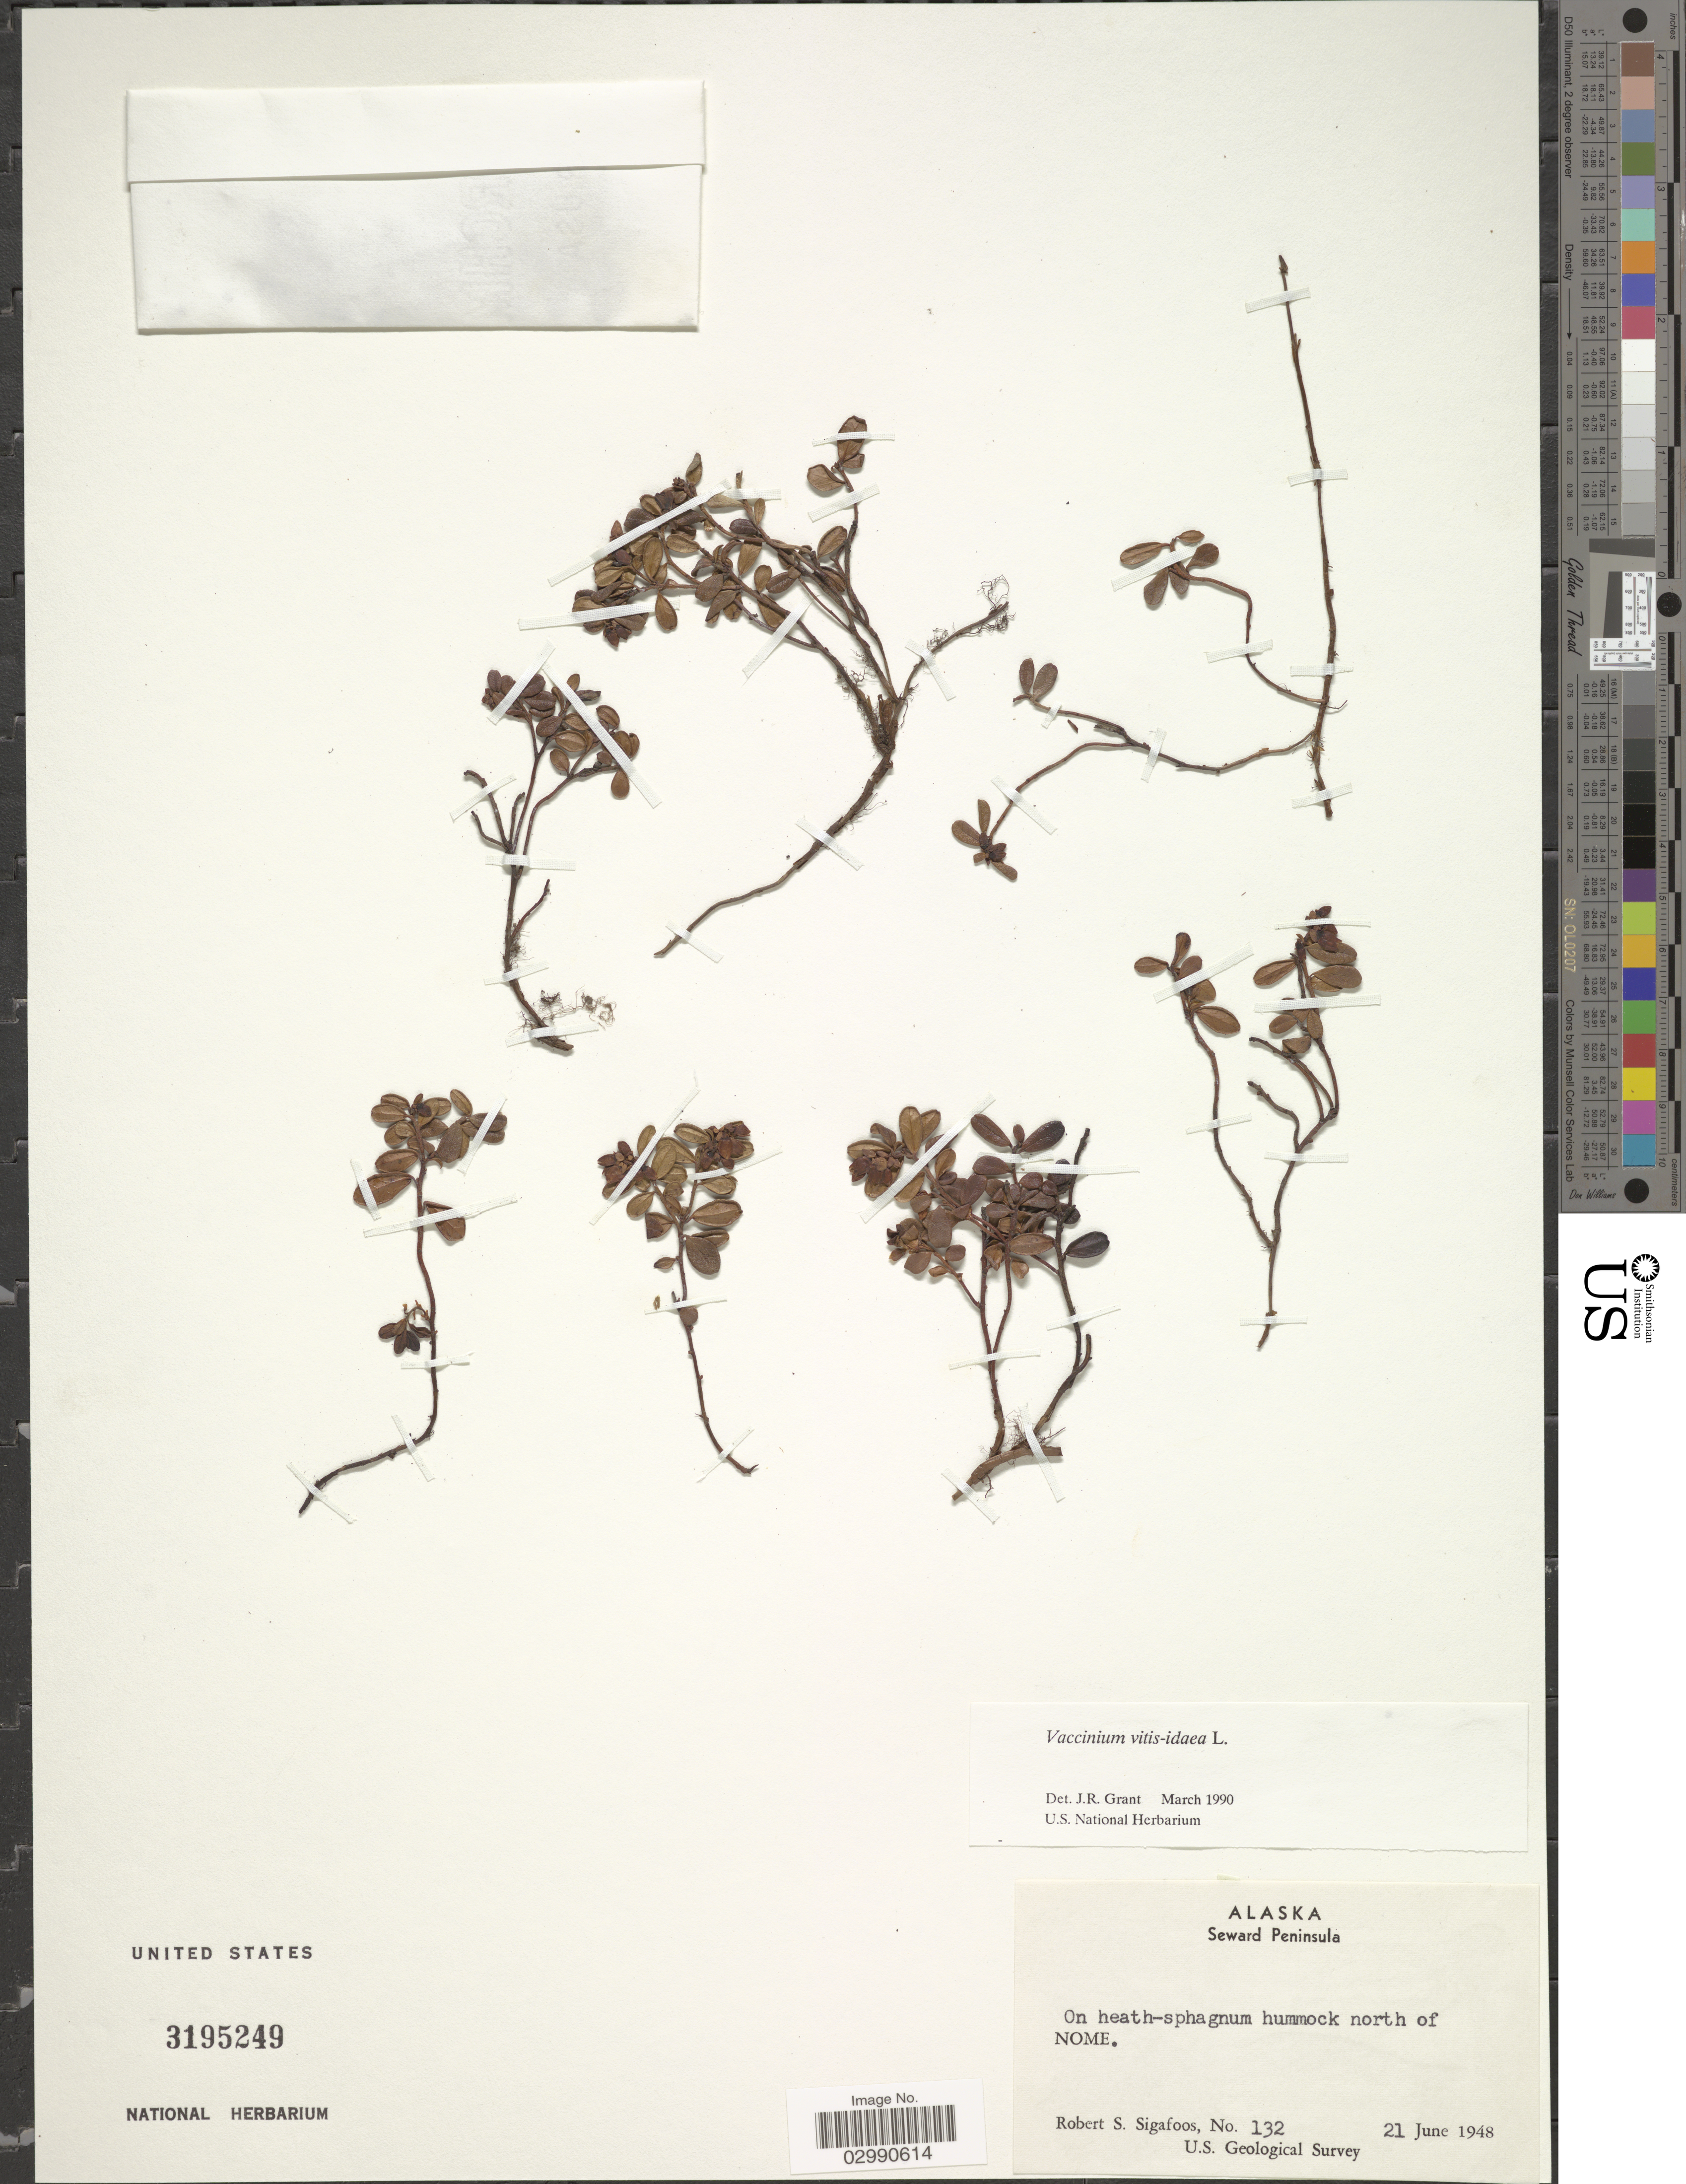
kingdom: Plantae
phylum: Tracheophyta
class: Magnoliopsida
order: Ericales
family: Ericaceae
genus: Vaccinium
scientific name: Vaccinium vitis-idaea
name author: L.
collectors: R. Sigafoos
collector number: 132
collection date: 1948-06-21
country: United States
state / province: Alaska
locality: Seward Peninsula, On heath-sphagnum hummock north of Nome.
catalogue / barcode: US 3195249